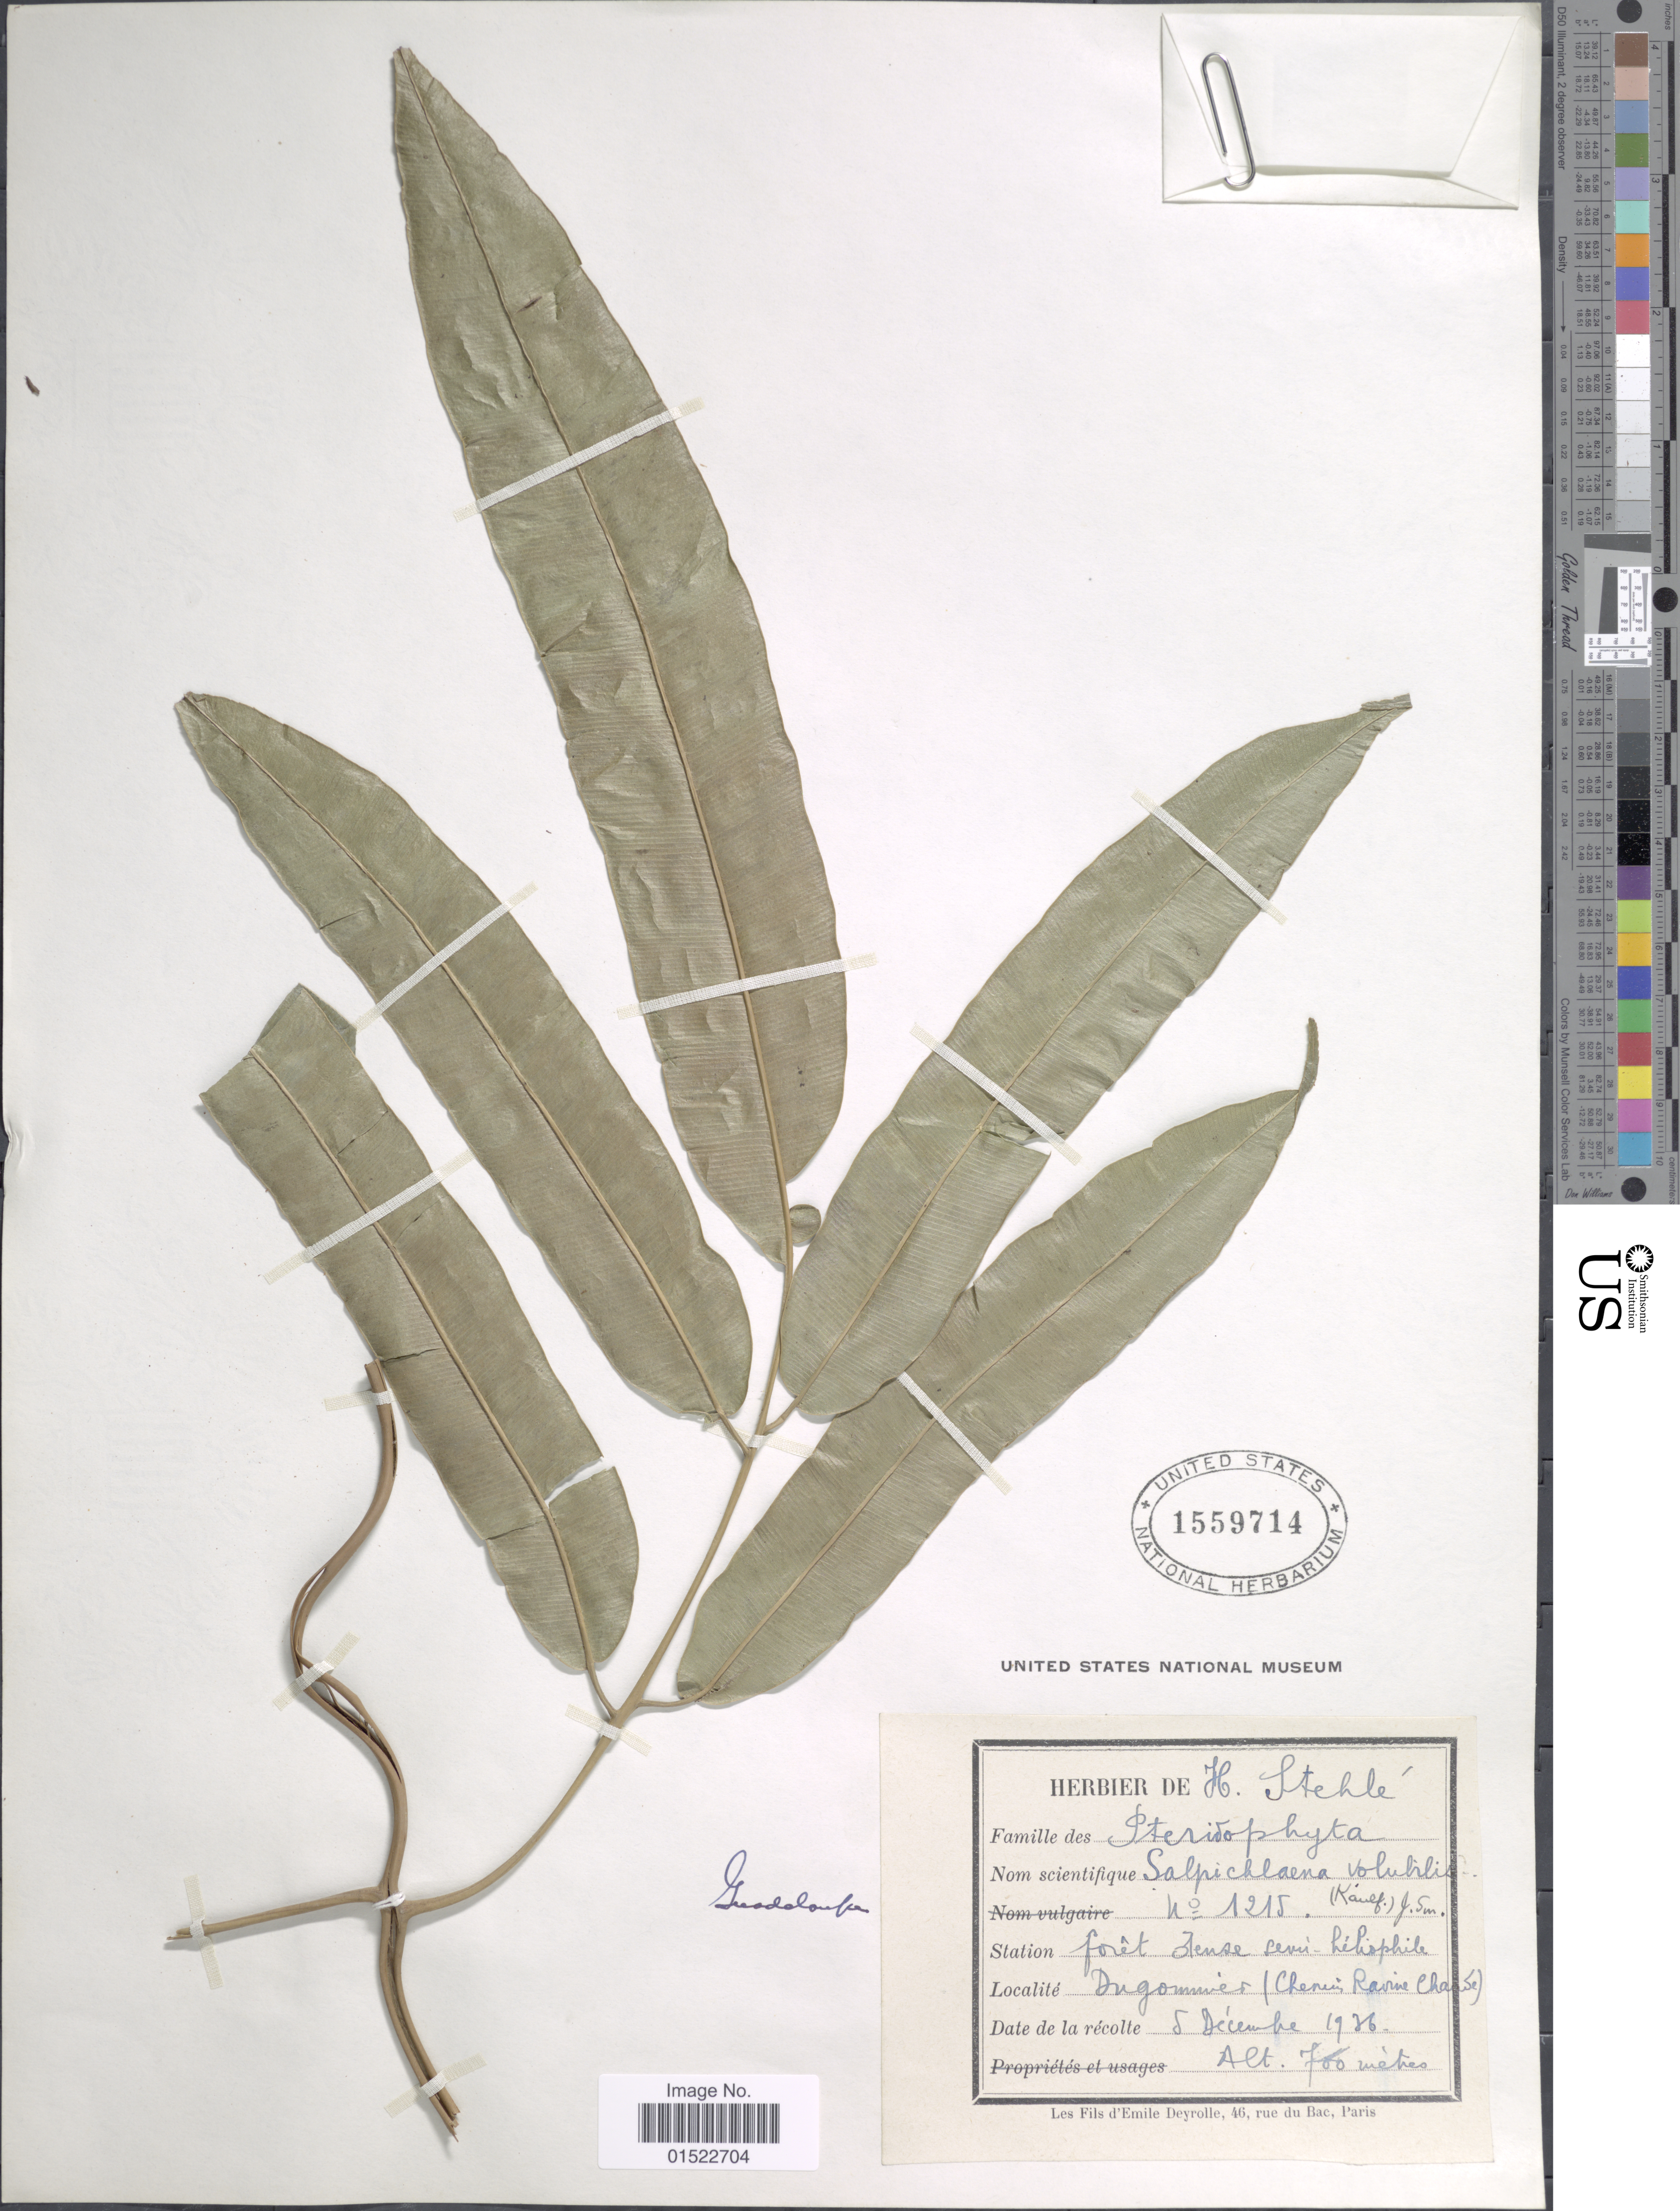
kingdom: Plantae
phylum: Tracheophyta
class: Polypodiopsida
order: Polypodiales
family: Blechnaceae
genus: Salpichlaena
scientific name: Salpichlaena volubilis subsp. volubilis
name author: (Kaulf.) J. Sm.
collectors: ex herb. H. Stehlé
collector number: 1215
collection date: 1936-12-05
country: Guadeloupe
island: Leeward Is.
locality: Dugommier (Chamin Ravine Chaude).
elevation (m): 700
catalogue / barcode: US 1559714